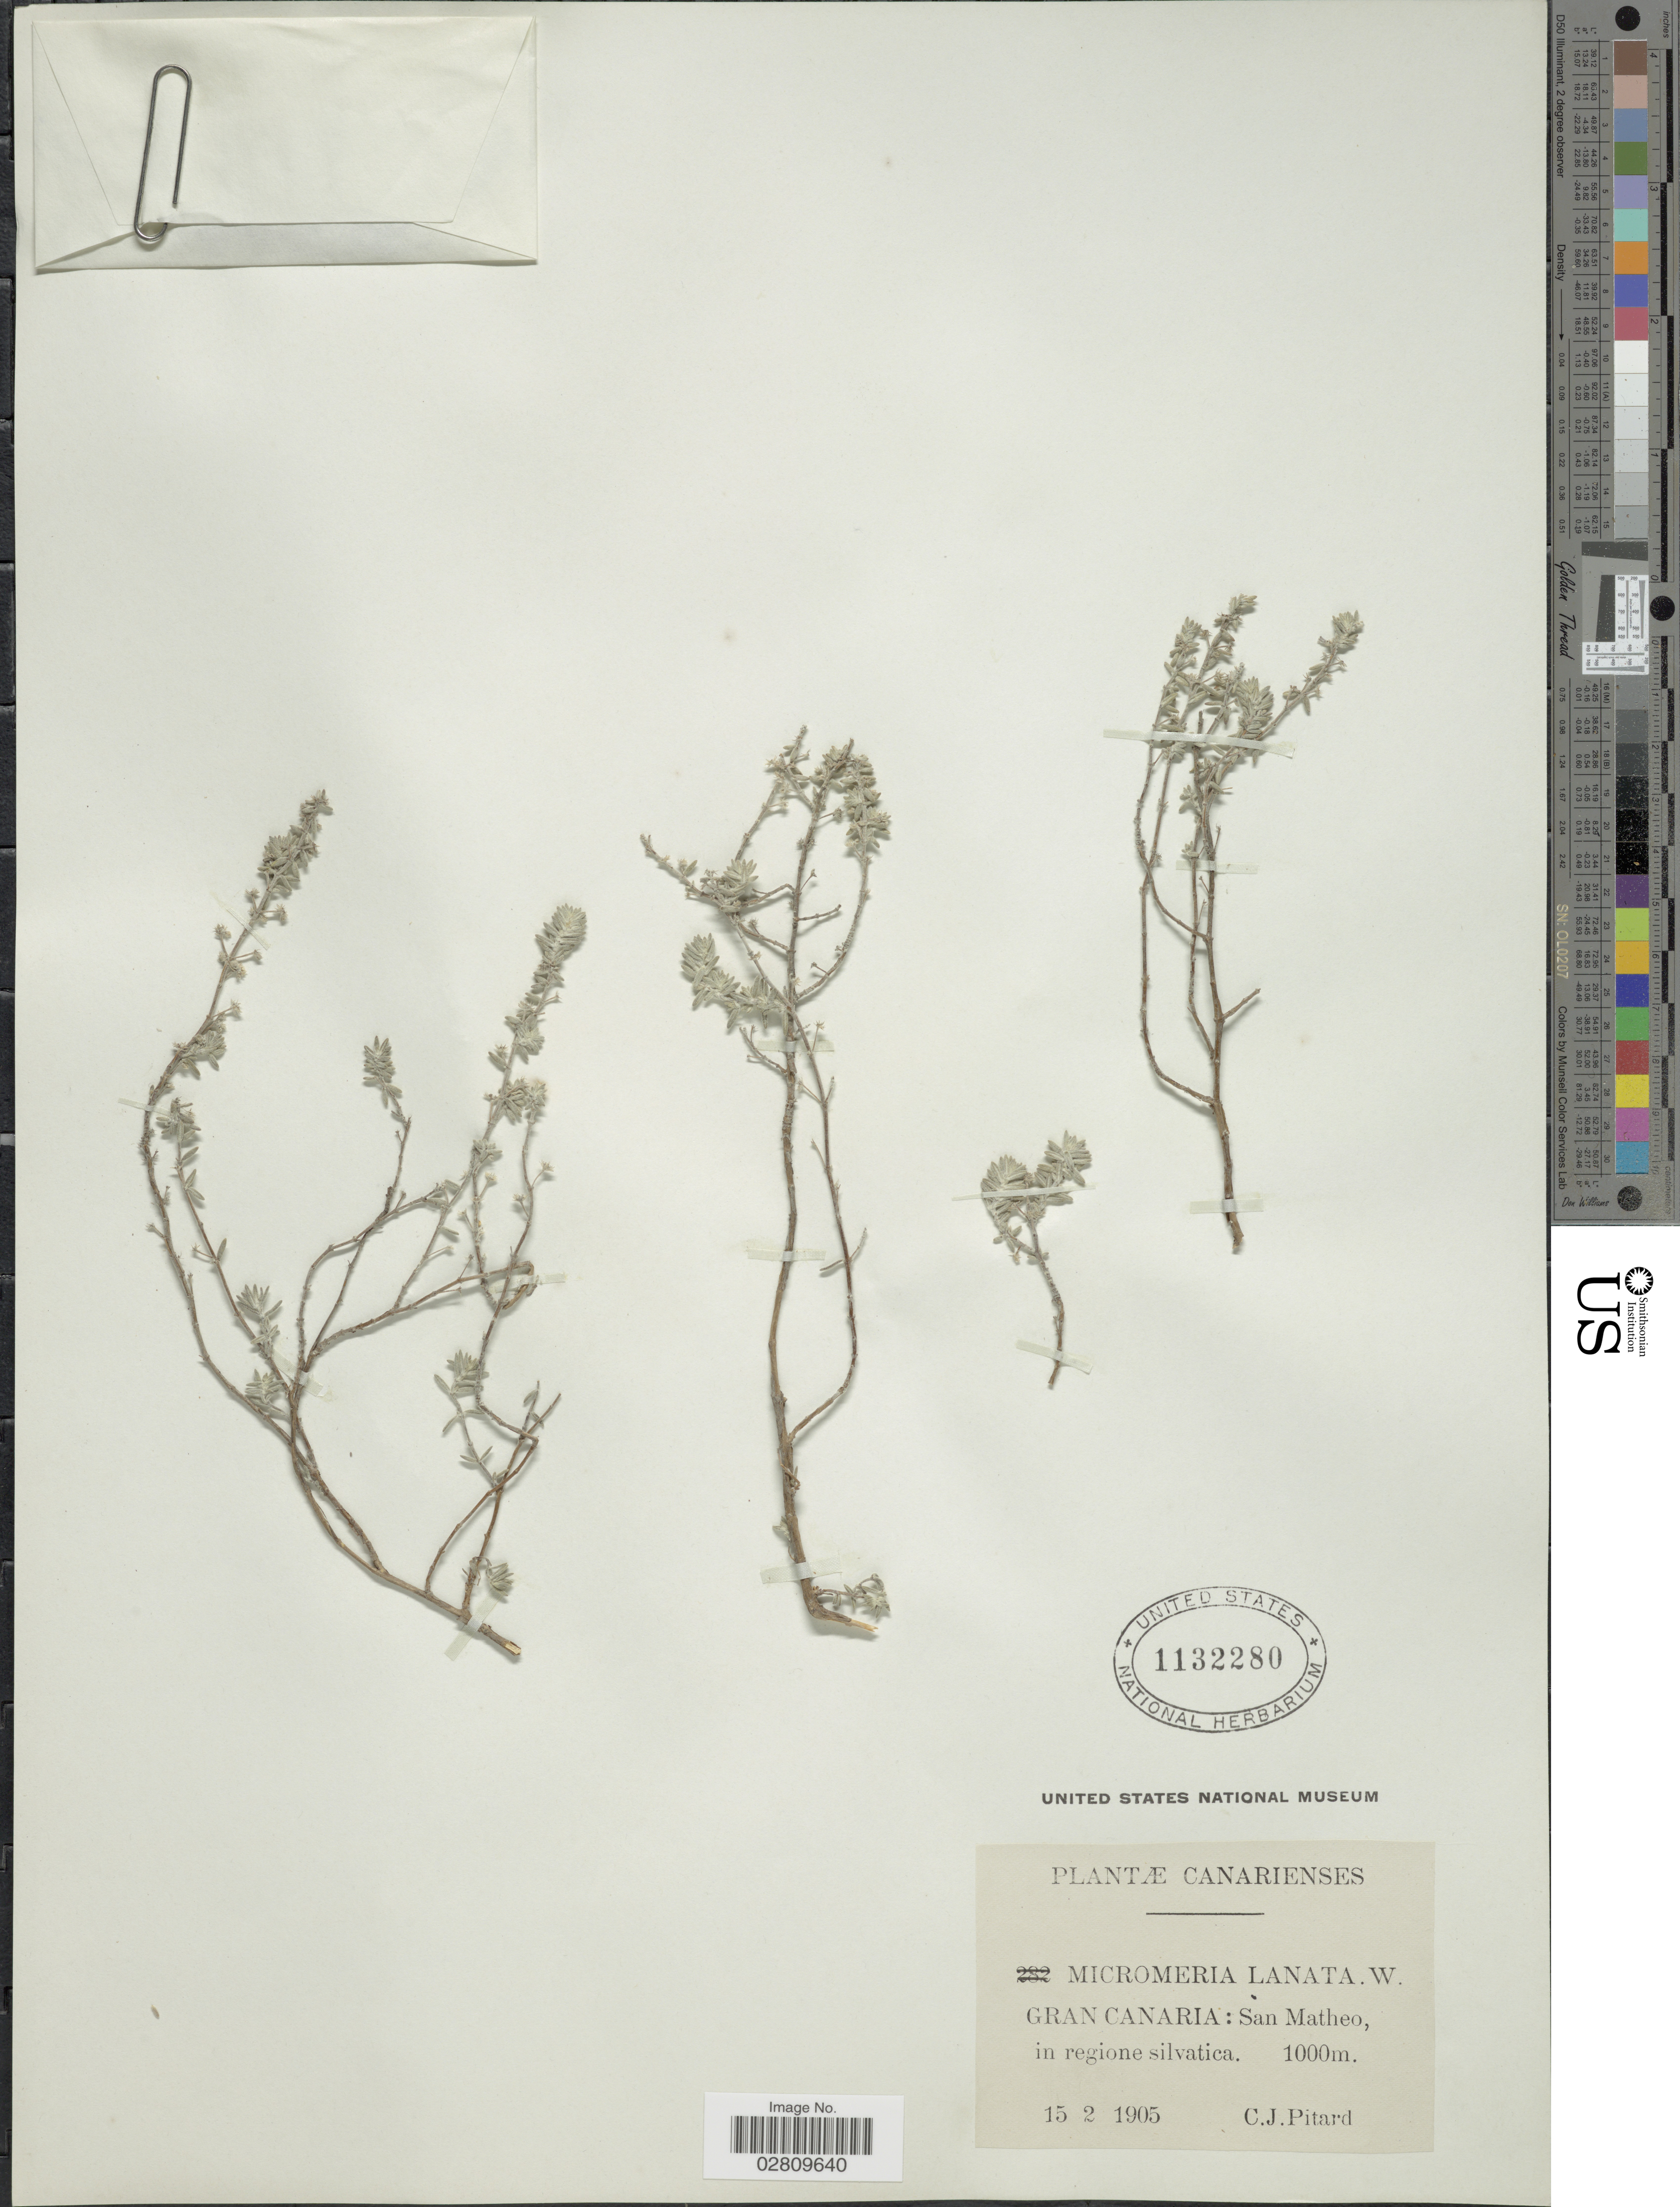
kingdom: Plantae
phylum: Tracheophyta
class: Magnoliopsida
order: Lamiales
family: Lamiaceae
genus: Micromeria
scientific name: Micromeria lanata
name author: (C. Sm. ex Link) Benth.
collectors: C. Pitard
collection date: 1905-02-15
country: Spain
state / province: Canarias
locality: Canarienses. Gran Canaria: San Matheo, in regione silvatica.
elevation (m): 1000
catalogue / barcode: US 1132280